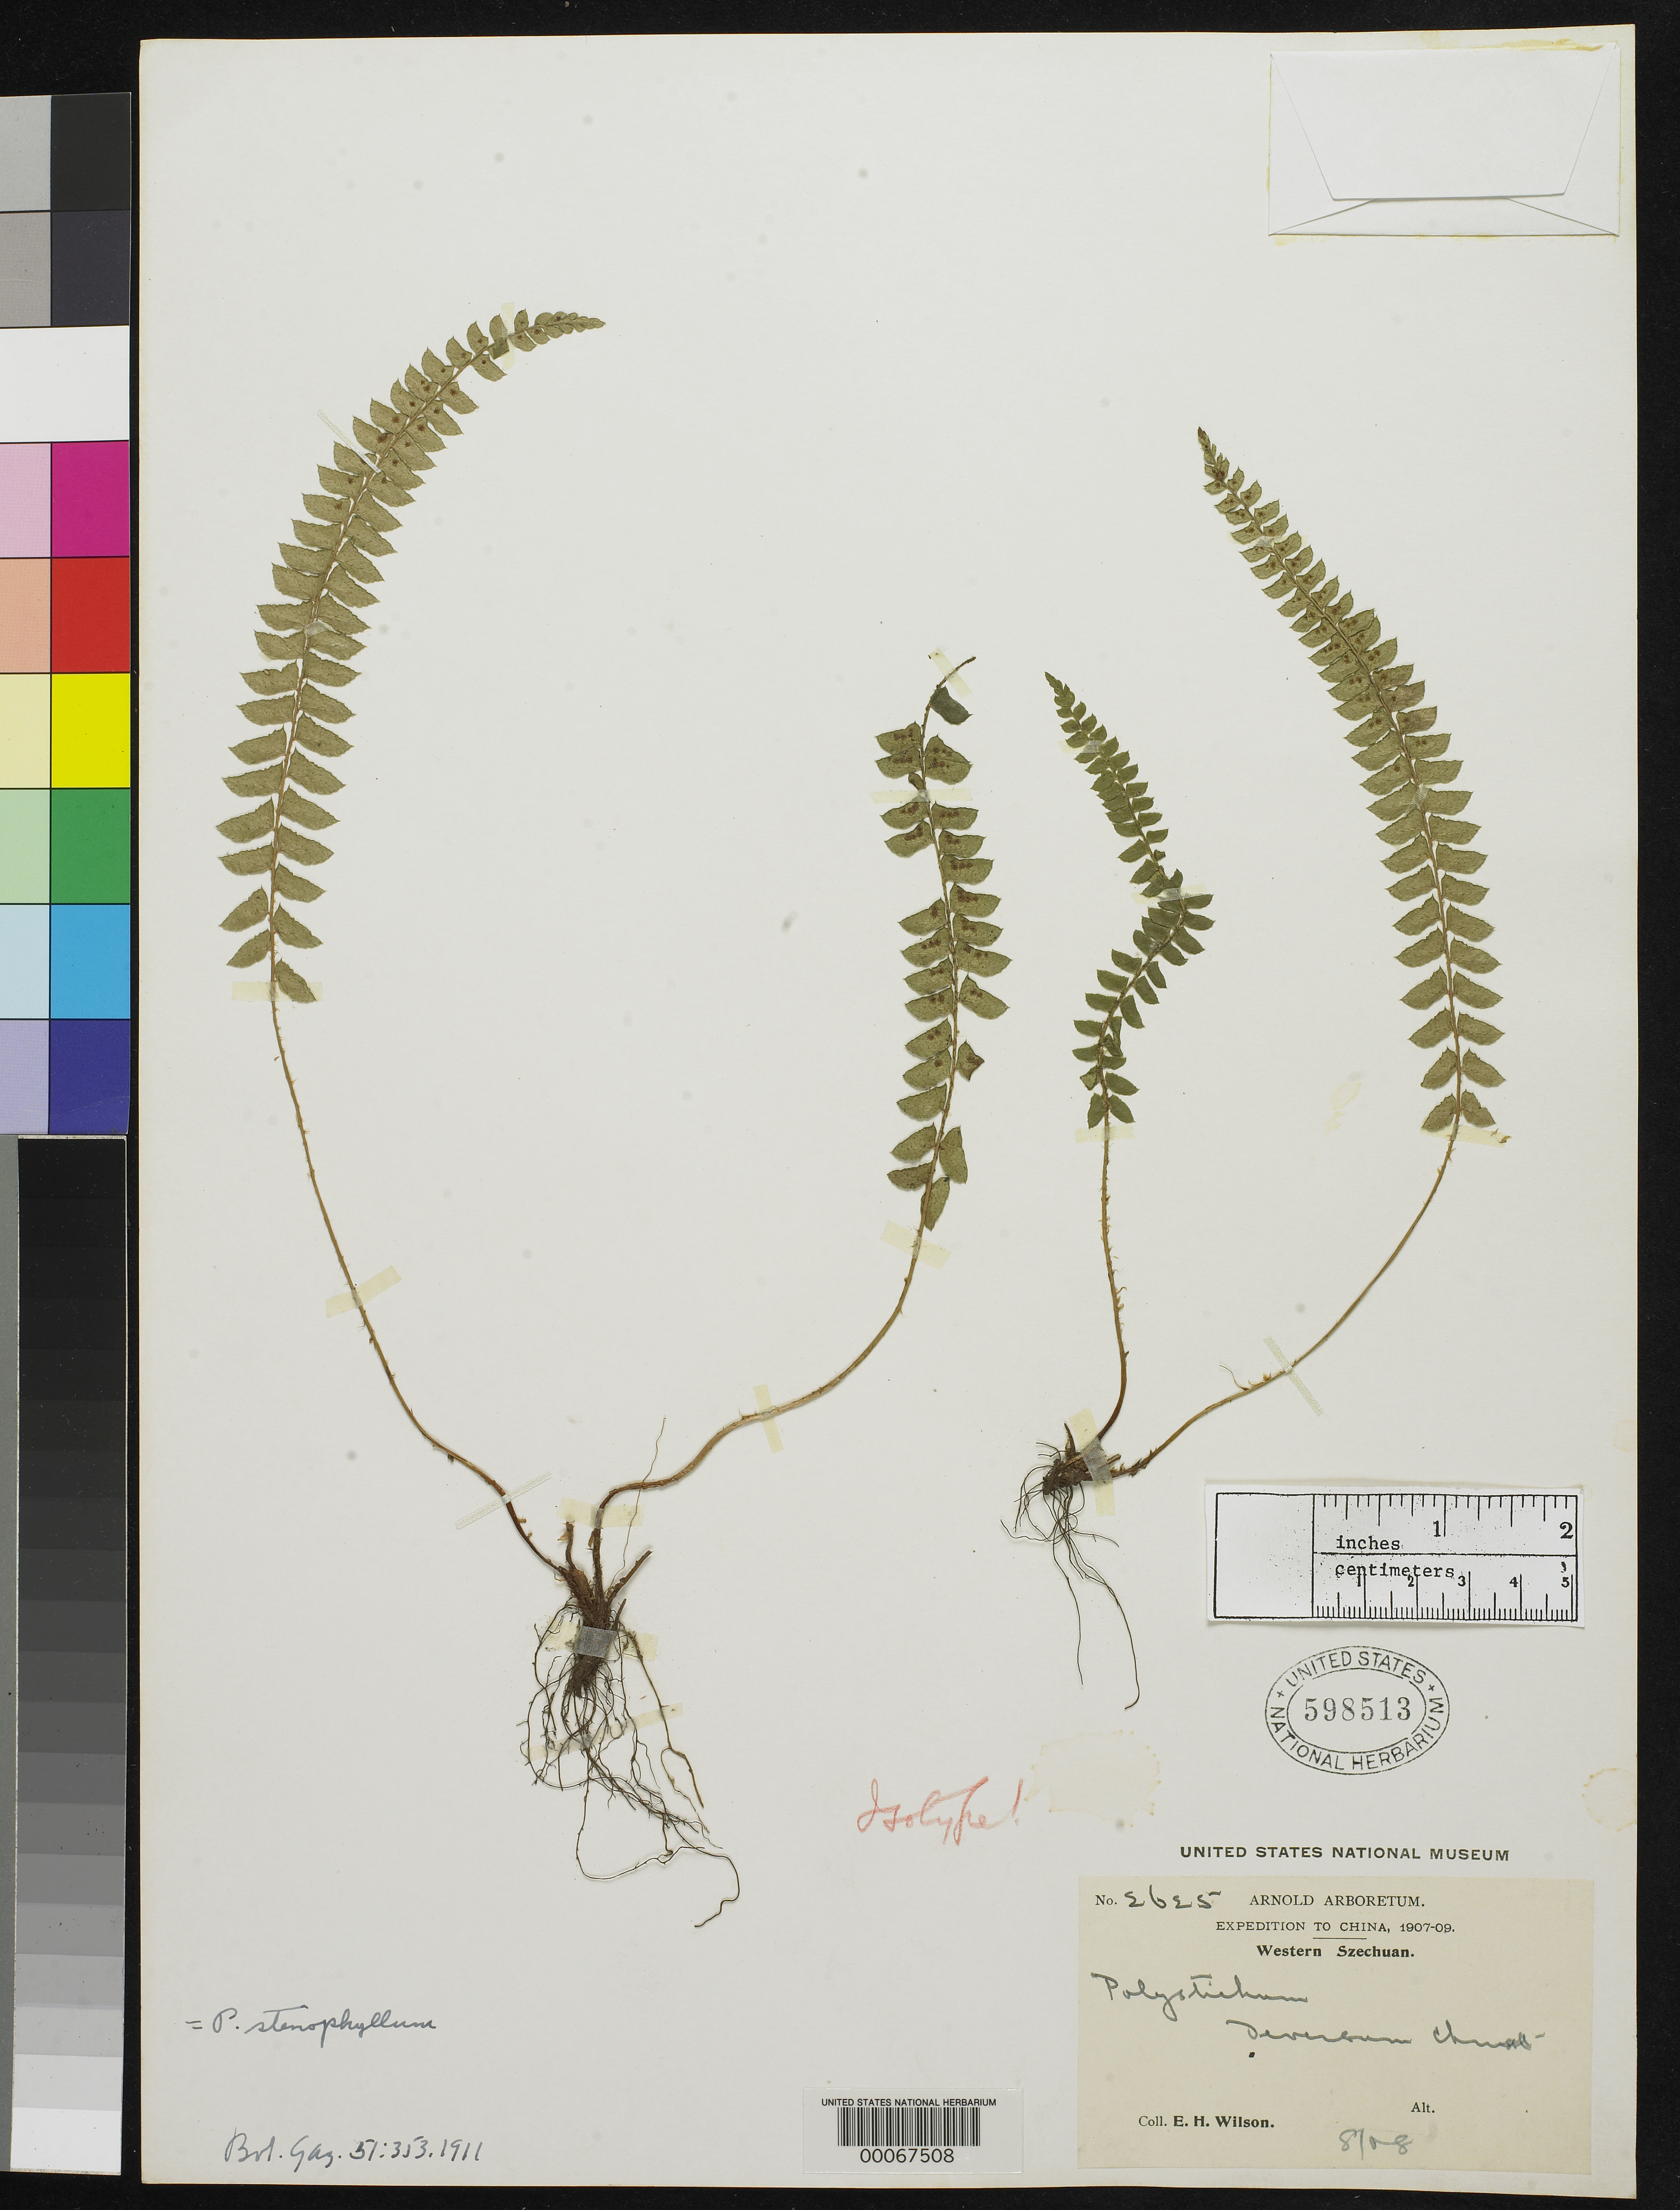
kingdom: Plantae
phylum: Tracheophyta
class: Polypodiopsida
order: Polypodiales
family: Dryopteridaceae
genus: Polystichum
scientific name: Polystichum deversum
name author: Christ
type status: Type Collection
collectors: E. H. Wilson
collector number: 2625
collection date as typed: Aug 1808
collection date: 1808-08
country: China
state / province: Sichuan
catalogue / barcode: US 598513